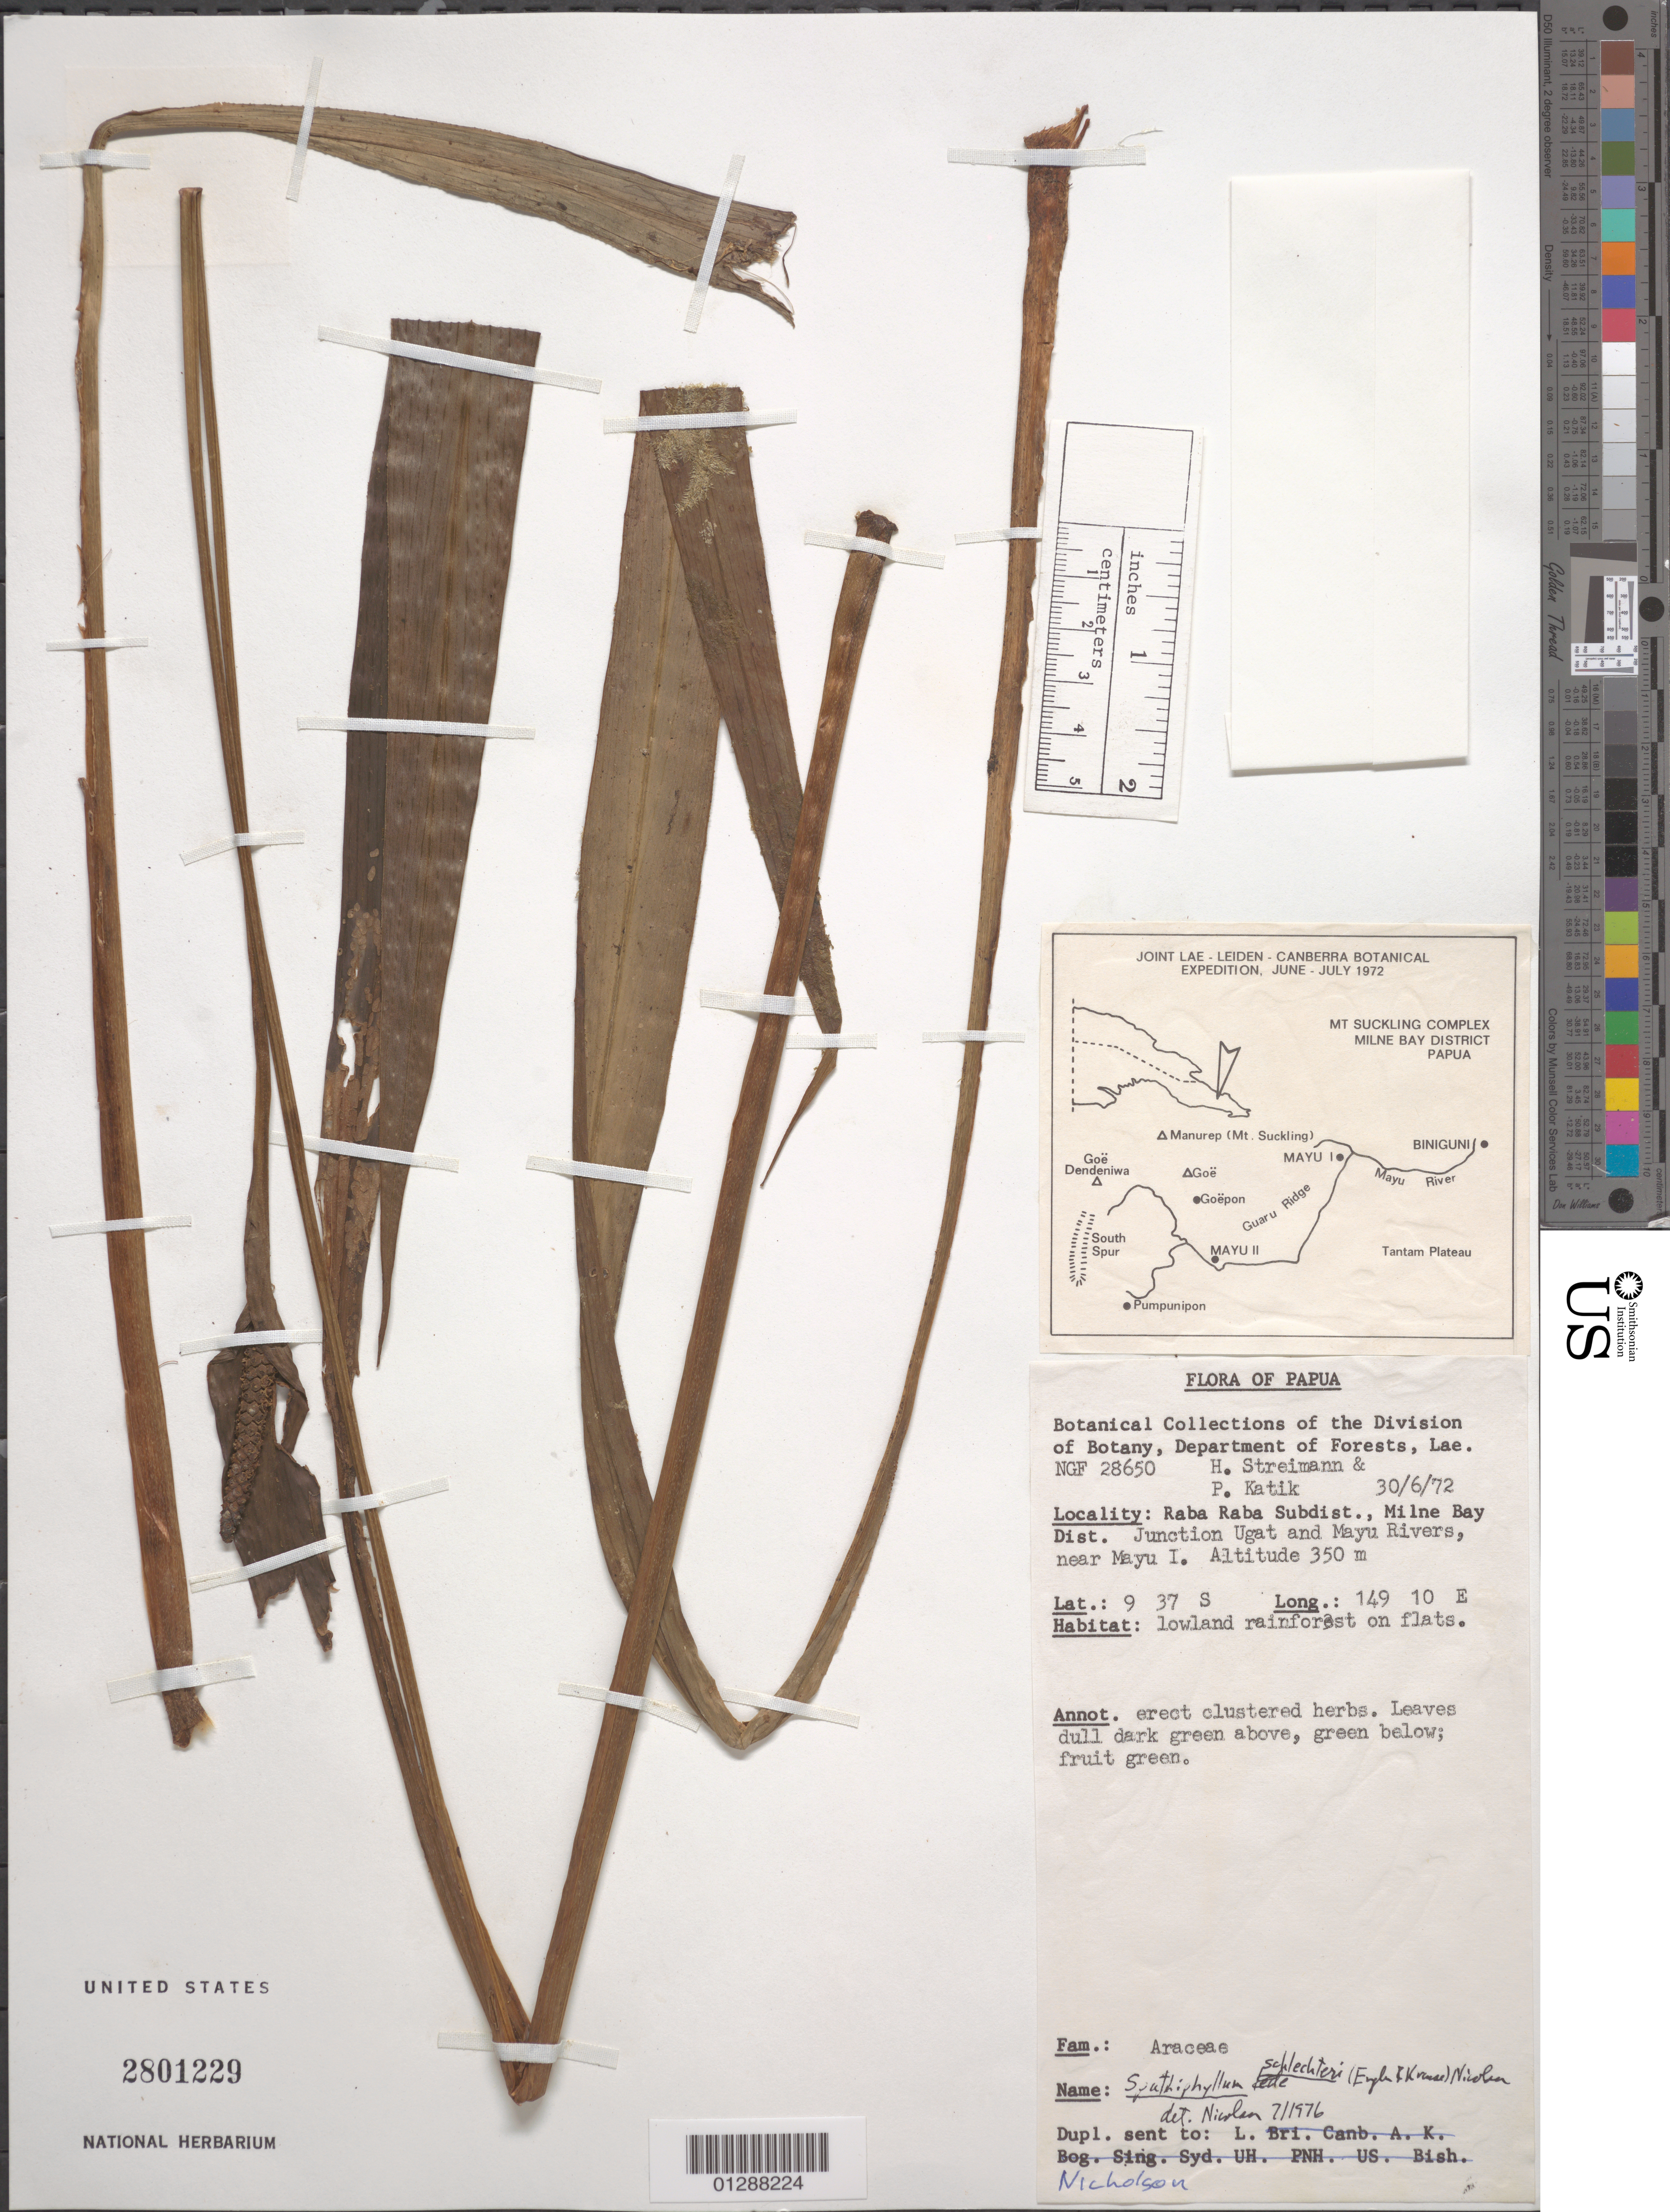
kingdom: Plantae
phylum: Tracheophyta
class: Liliopsida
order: Alismatales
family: Araceae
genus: Spathiphyllum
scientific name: Spathiphyllum schlechteri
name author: (Engl. & K. Krause) Nicolson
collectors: H. Streimann & P. Katik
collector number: NGF 28650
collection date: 1972-06-30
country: Papua New Guinea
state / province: Milne Bay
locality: Mt Suckling Complex. Papua. Raba Raba Subdist., Milne Bay District. Junction Ugat and Mayu Rivers, near Mayu I.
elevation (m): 350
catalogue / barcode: US 2801229